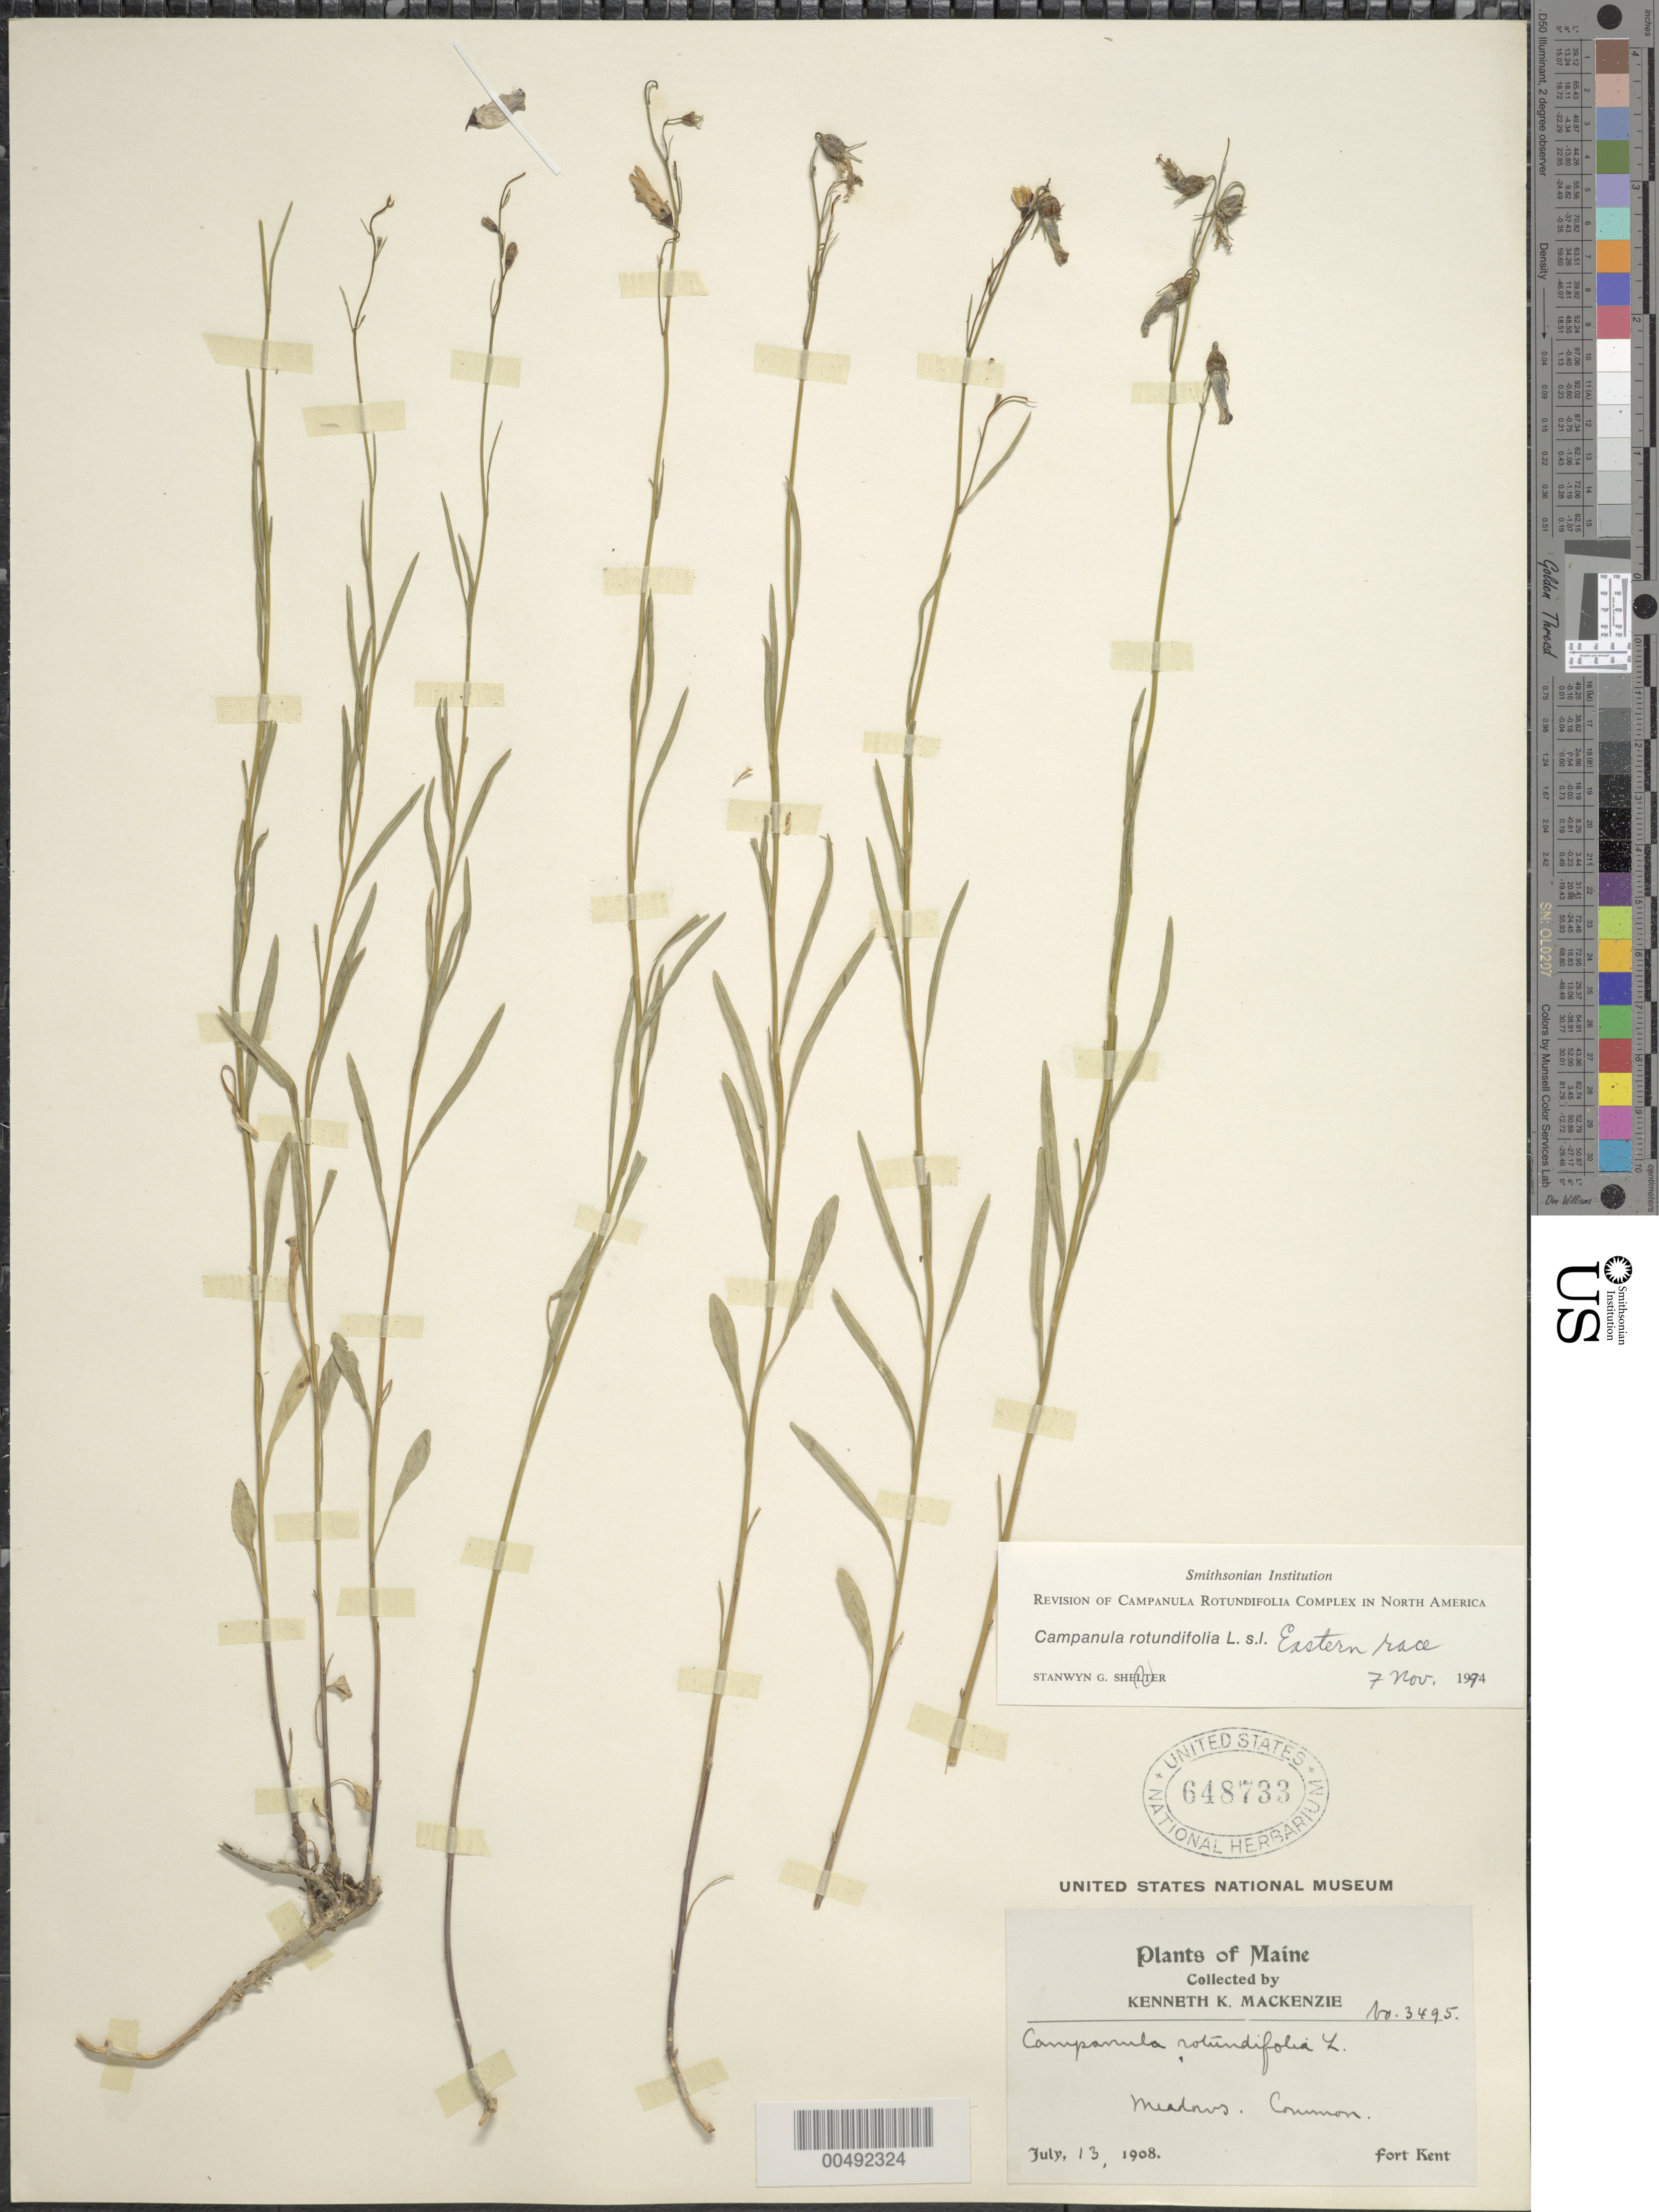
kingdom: Plantae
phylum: Tracheophyta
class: Magnoliopsida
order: Asterales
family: Campanulaceae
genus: Campanula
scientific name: Campanula rotundifolia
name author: L.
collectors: K. K. Mackenzie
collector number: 3495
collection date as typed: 13 Jul 1908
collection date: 1908-07-13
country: United States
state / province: Maine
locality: Fort Kent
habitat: meadows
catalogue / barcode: US 648733